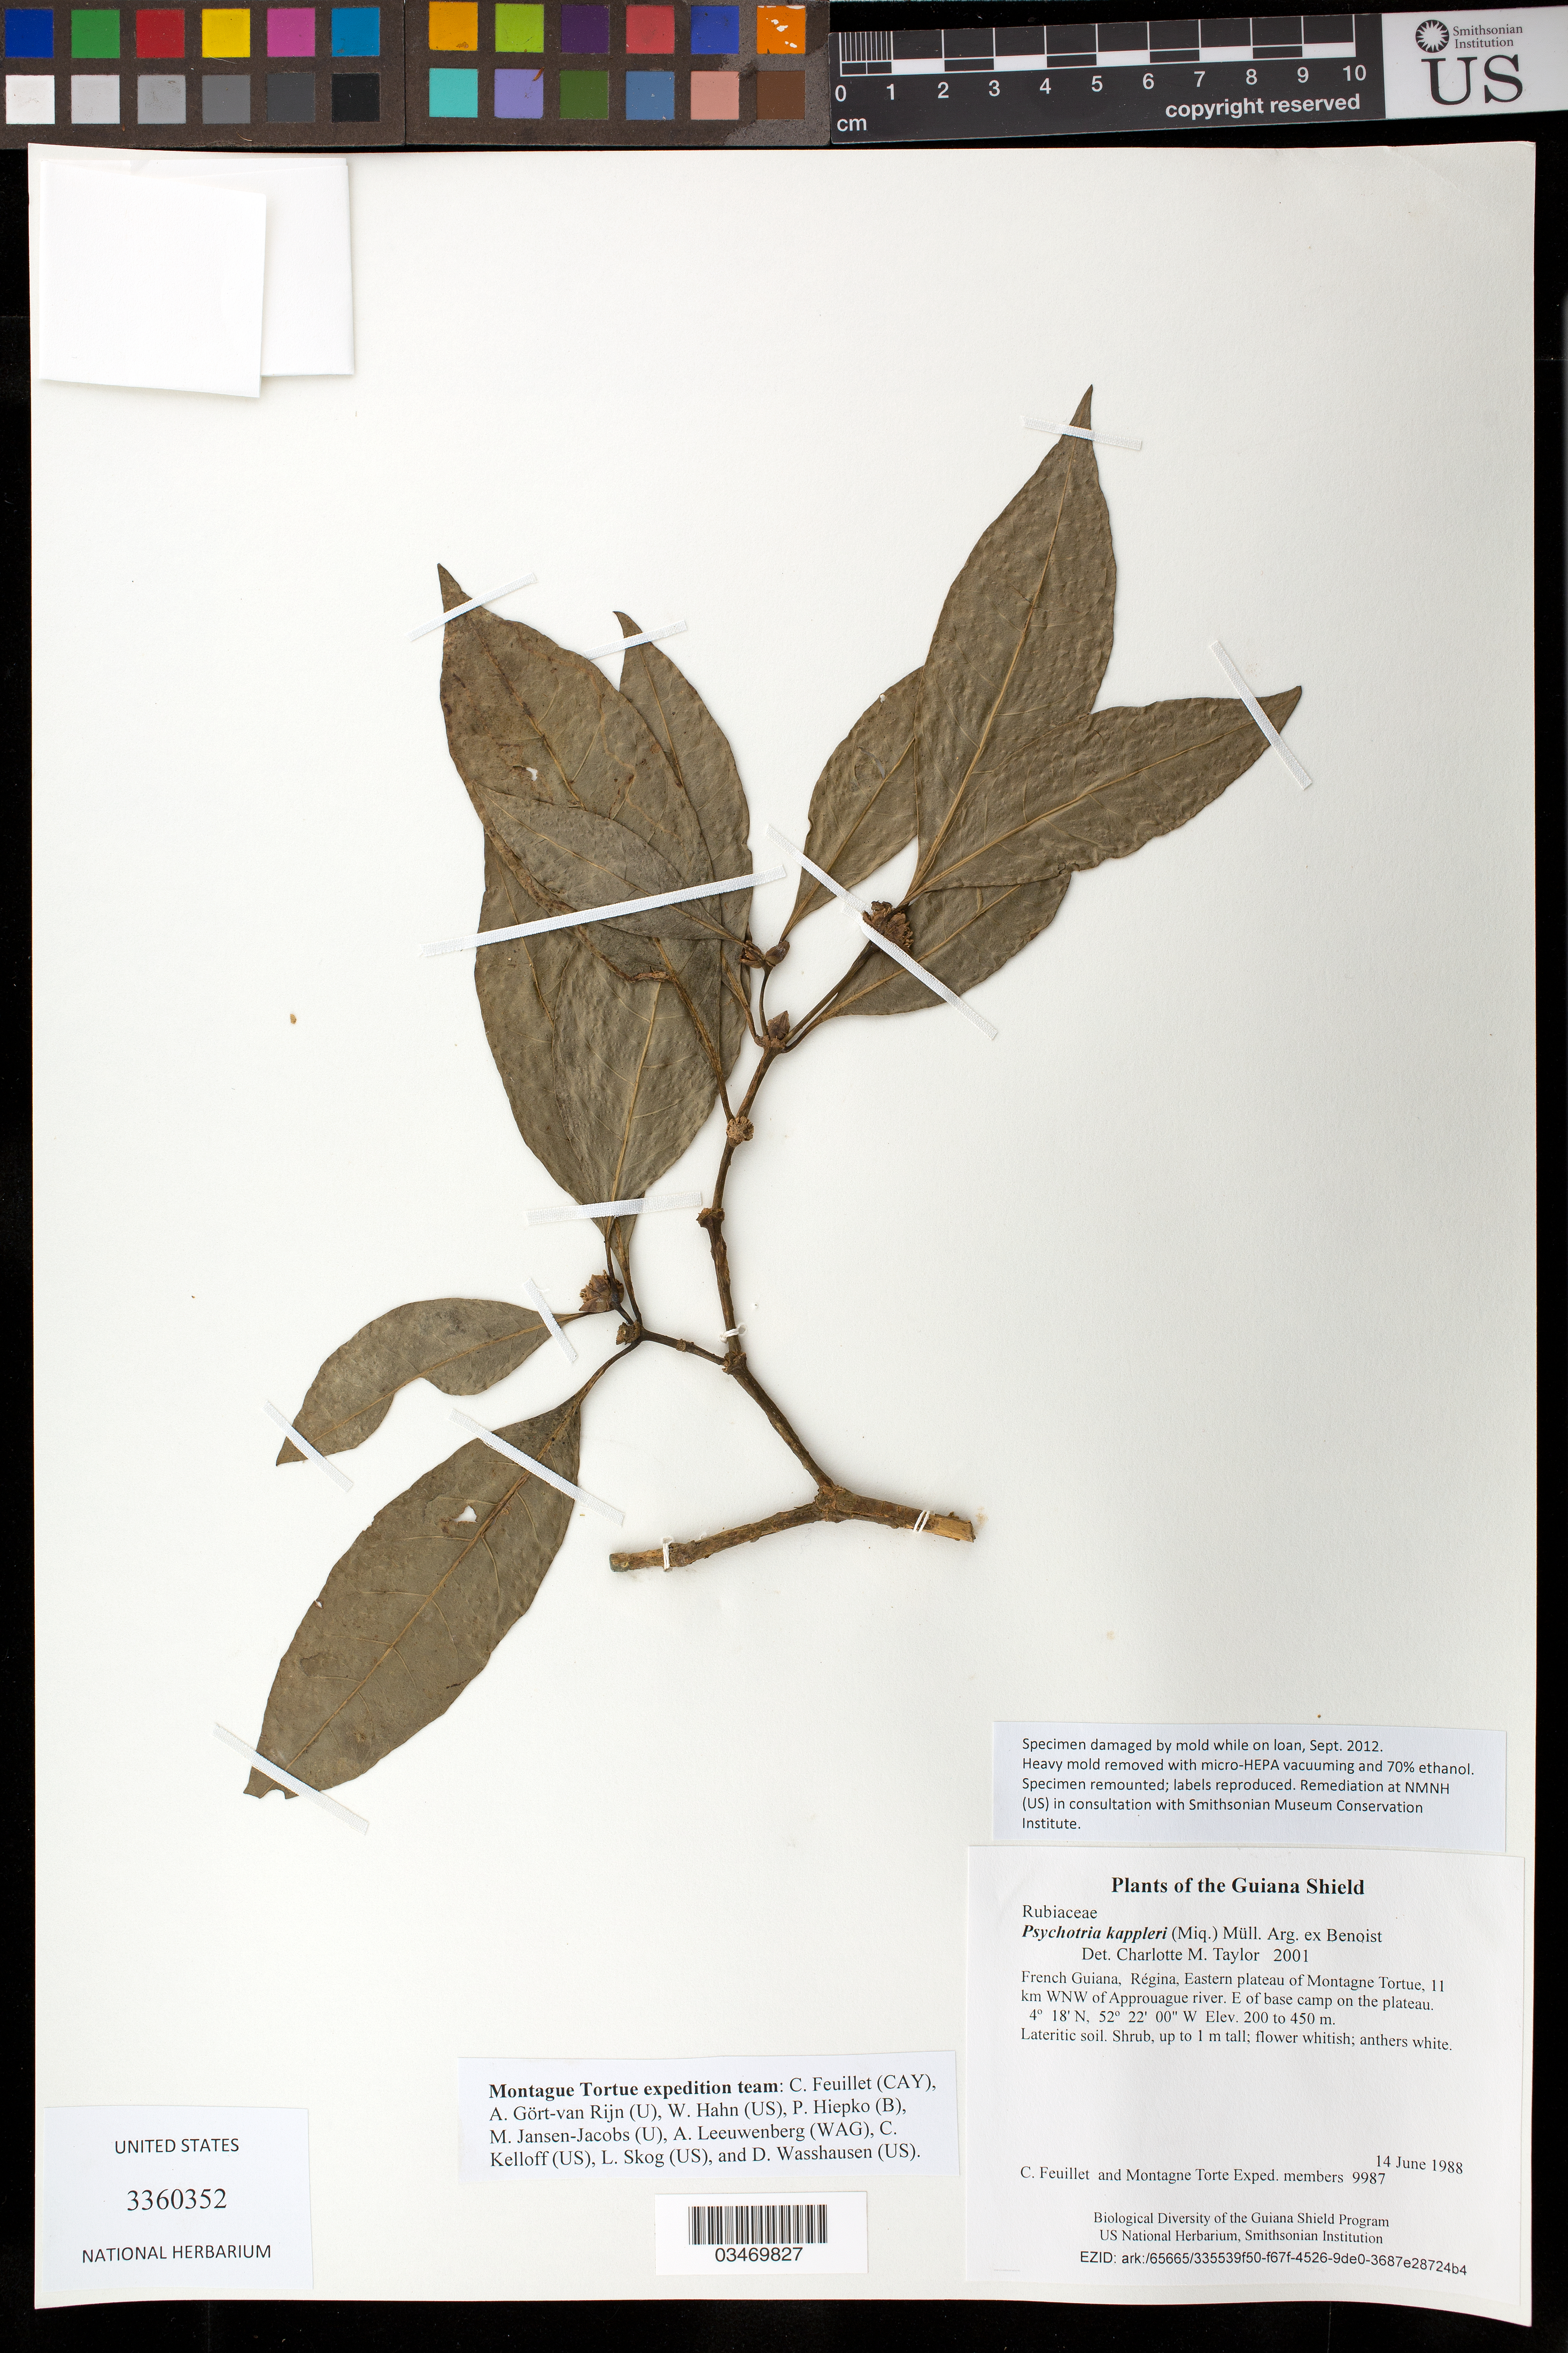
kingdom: Plantae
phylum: Tracheophyta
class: Magnoliopsida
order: Gentianales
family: Rubiaceae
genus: Psychotria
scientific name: Psychotria kappleri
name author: (Miq.) Müll. Arg. ex Benoist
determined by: Taylor, Charlotte M.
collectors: C. Feuillet & Montagne Torte Exped. members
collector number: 9987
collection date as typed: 14 June 1988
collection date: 1988-06-14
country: French Guiana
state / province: Cayenne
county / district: Regina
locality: Eastern plateau of Montagne Tortue, 11 km WNW of Approuague river. E of base camp on the plateau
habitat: Lateritic soil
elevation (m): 200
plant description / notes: Distrib. as P. aubletiana, det. Kirkbride 1990 Specimen damaged by mold while on loan, Sept. 2012. Heavy mold removed with micro-HEPA vacuuming and 70% ethanol. Specimen remounted; labels reproduced. Remediation at NMNH (US) in consultation with Smithsonian Museum Conservation Institute.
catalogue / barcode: US 3360352